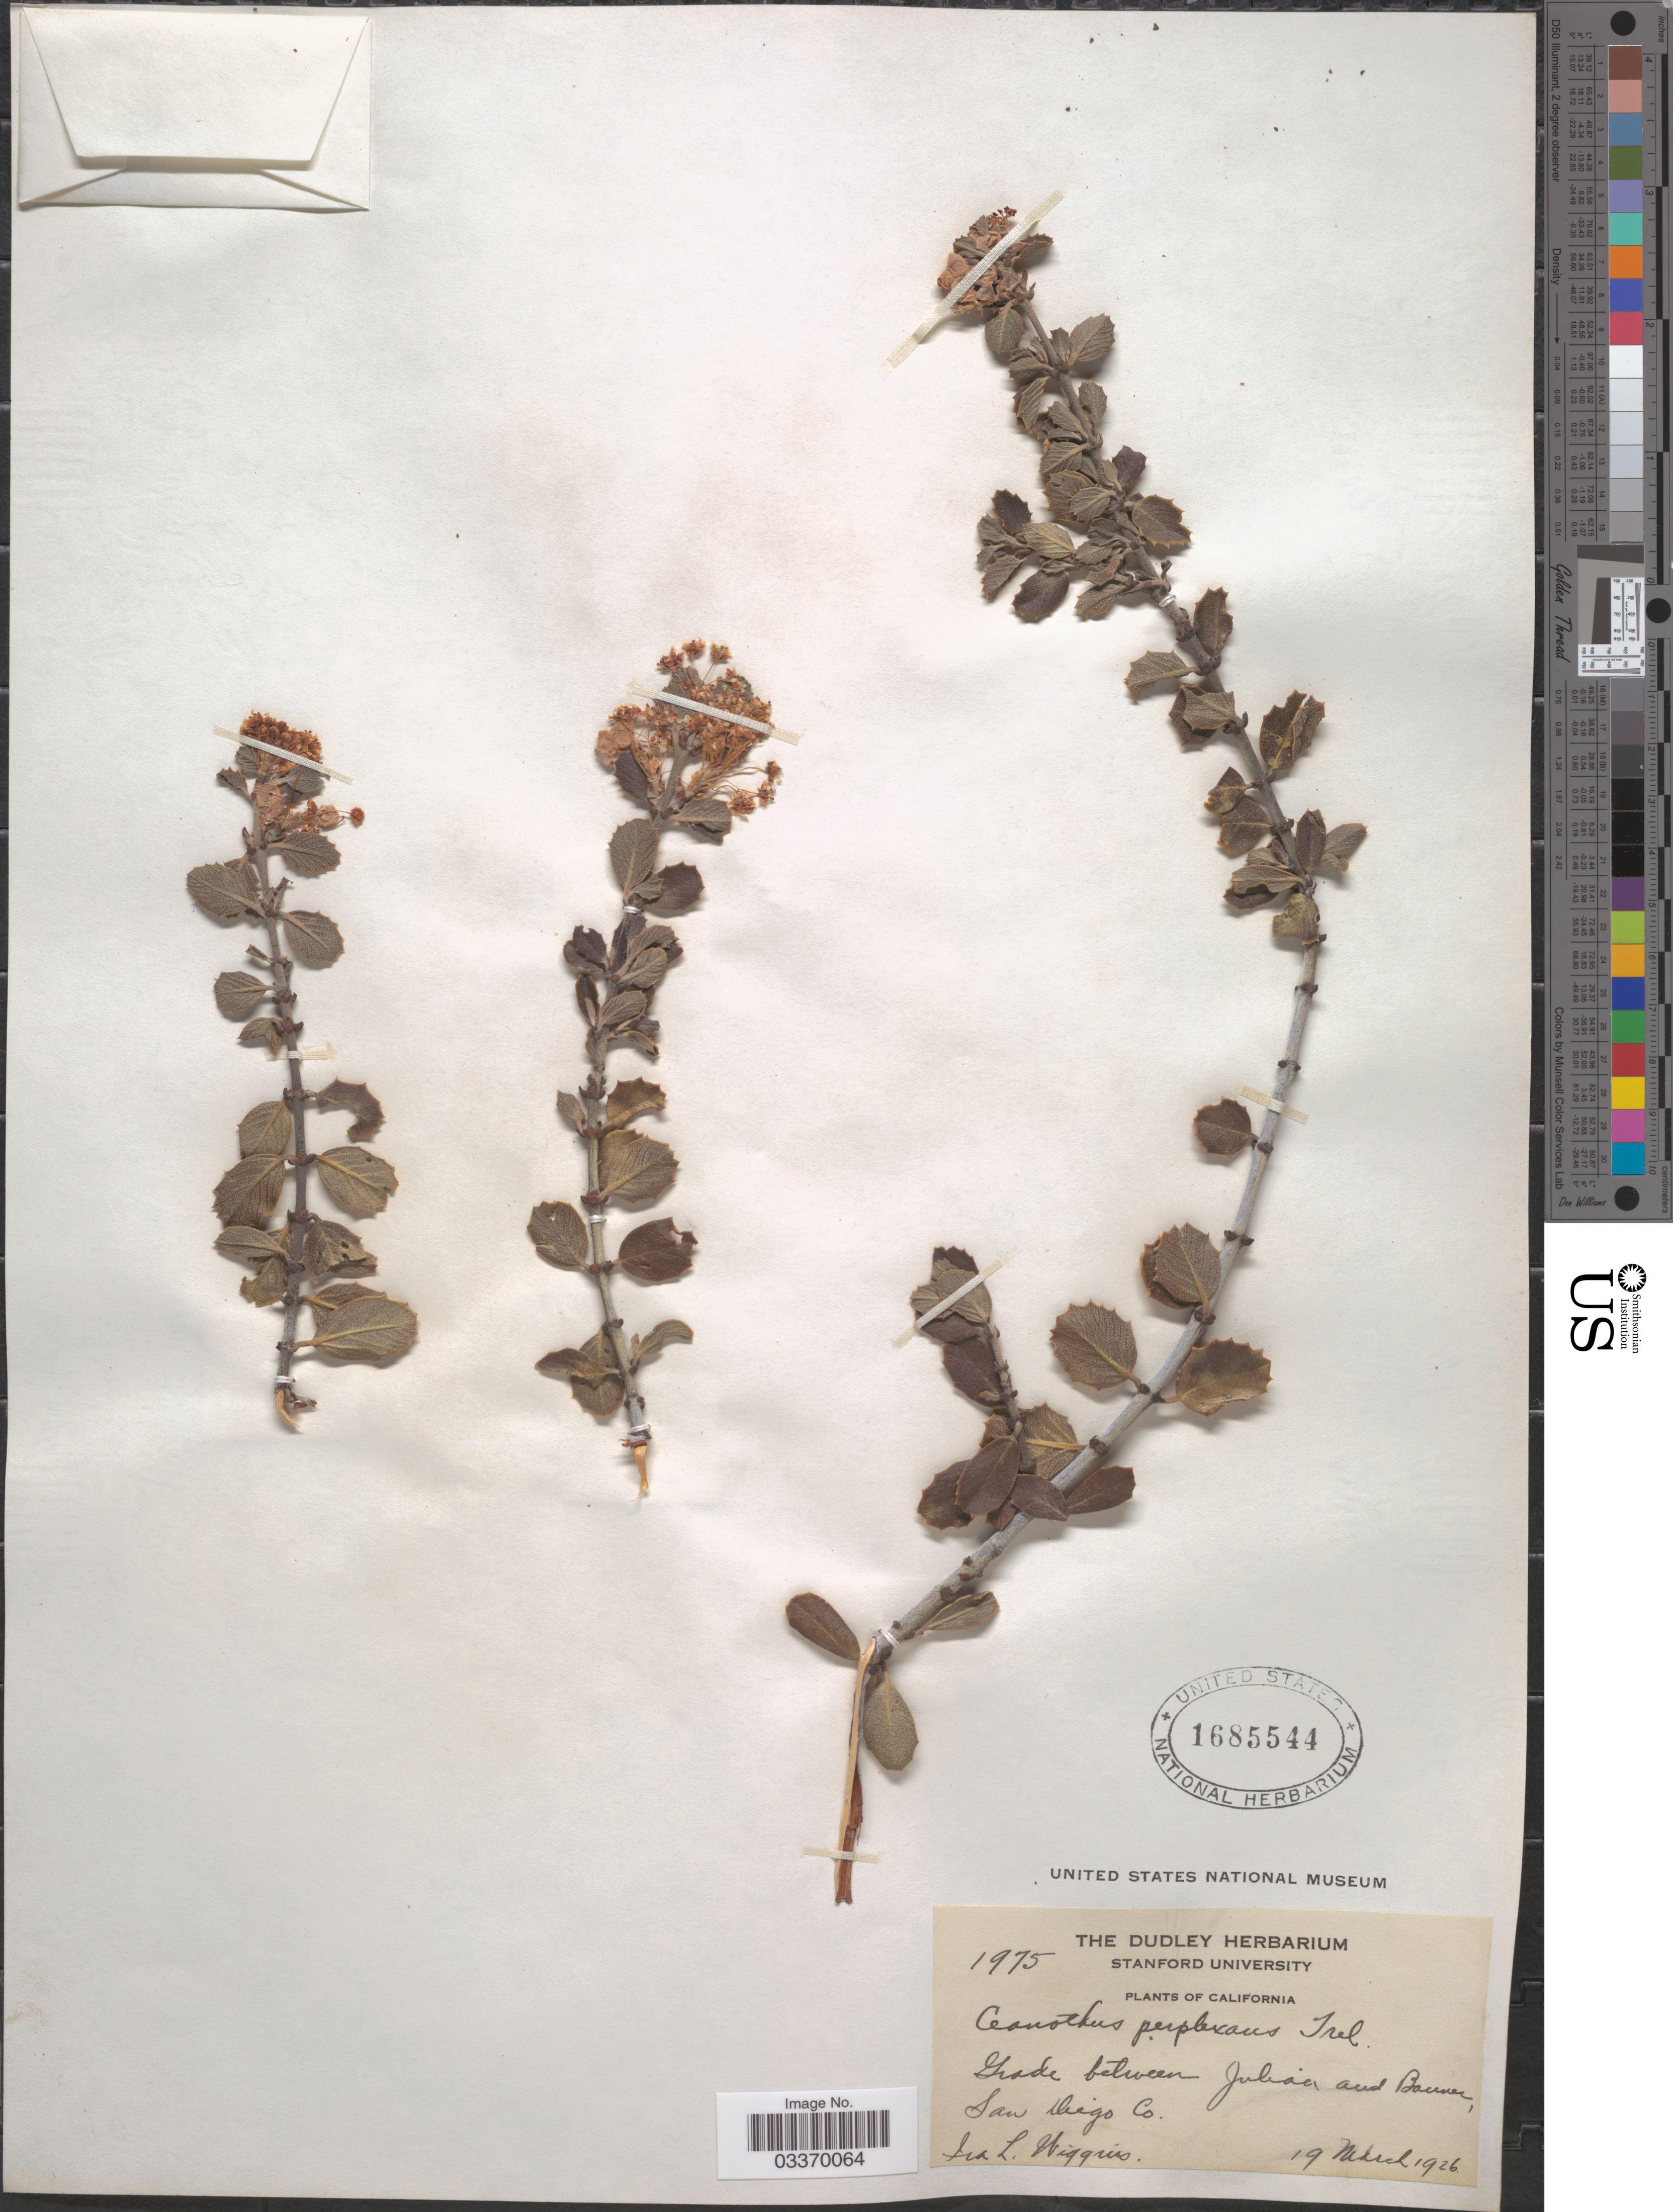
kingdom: Plantae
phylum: Tracheophyta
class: Magnoliopsida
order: Rosales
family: Rhamnaceae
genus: Ceanothus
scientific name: Ceanothus perplexans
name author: Trel.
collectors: I. L. Wiggins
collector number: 1975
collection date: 1926-03-19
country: United States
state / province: California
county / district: San Diego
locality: Grade between Julian and Banner, San Diego Co.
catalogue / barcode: US 1685544